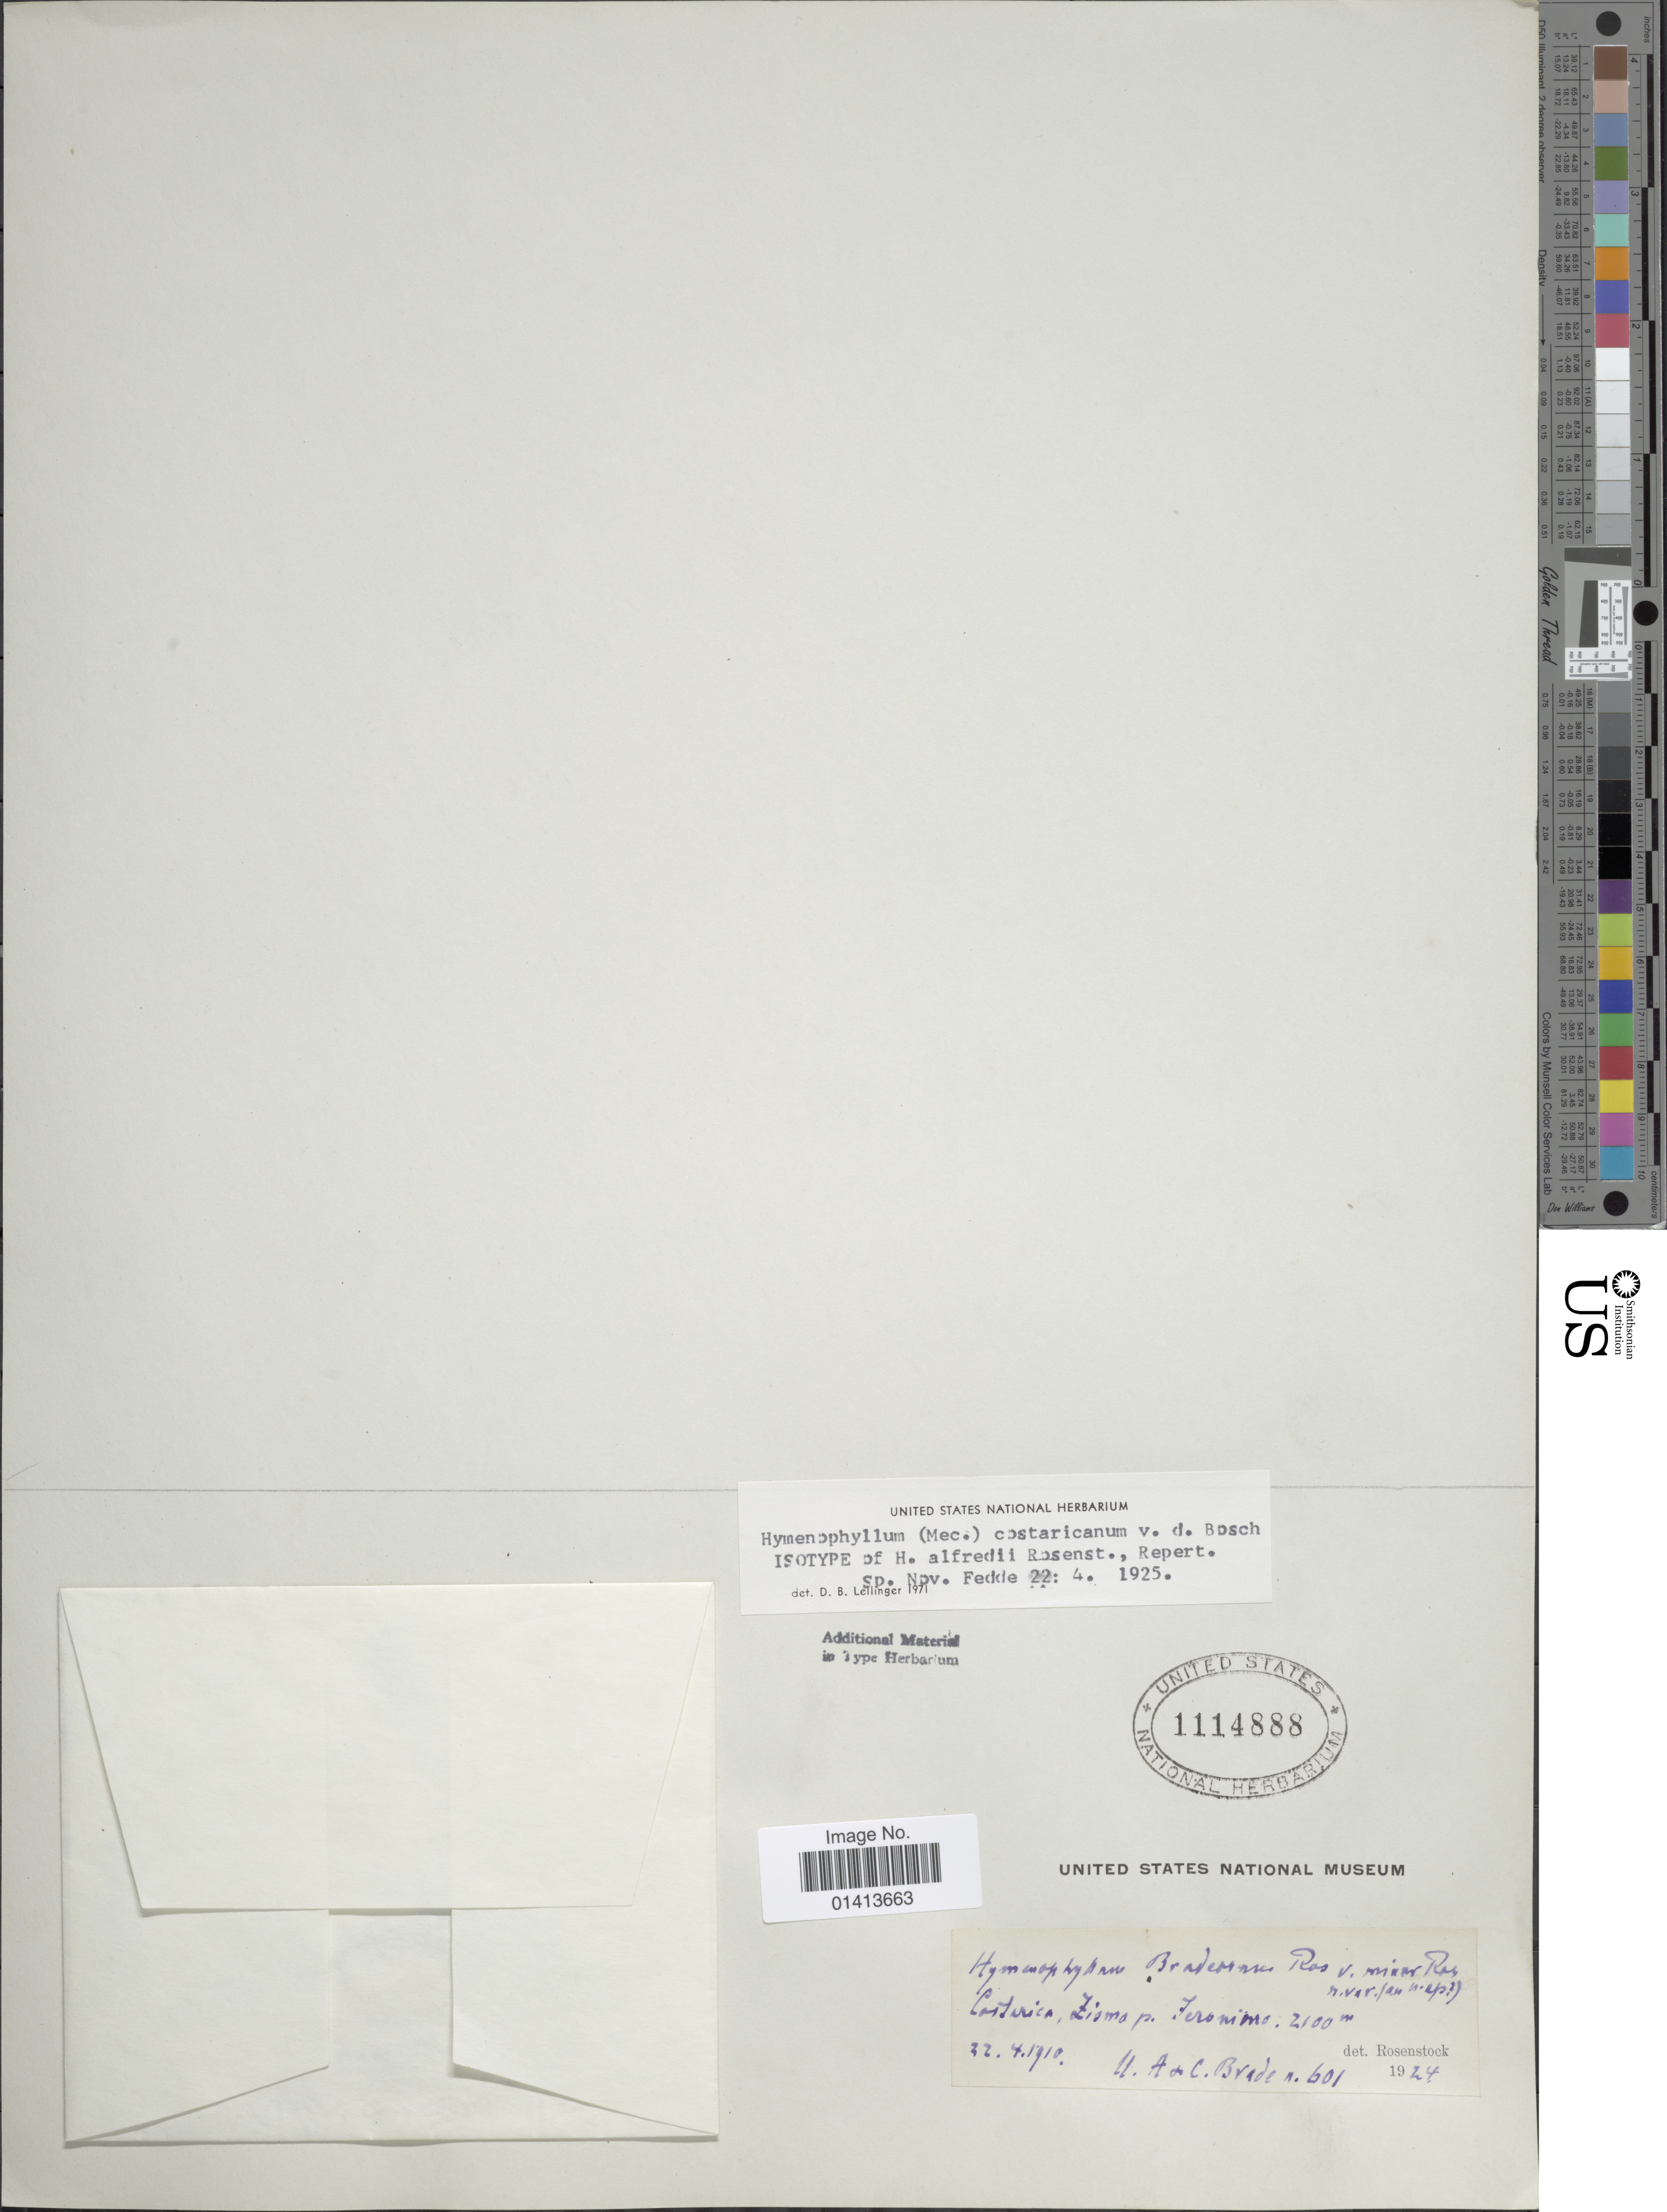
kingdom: Plantae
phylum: Tracheophyta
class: Polypodiopsida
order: Hymenophyllales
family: Hymenophyllaceae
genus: Hymenophyllum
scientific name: Hymenophyllum costaricanum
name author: Bosch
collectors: A. Brade & C. Brade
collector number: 601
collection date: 1910-04-22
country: Costa Rica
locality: Zisma p. Jerónimo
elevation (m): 2100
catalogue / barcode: US 1114888